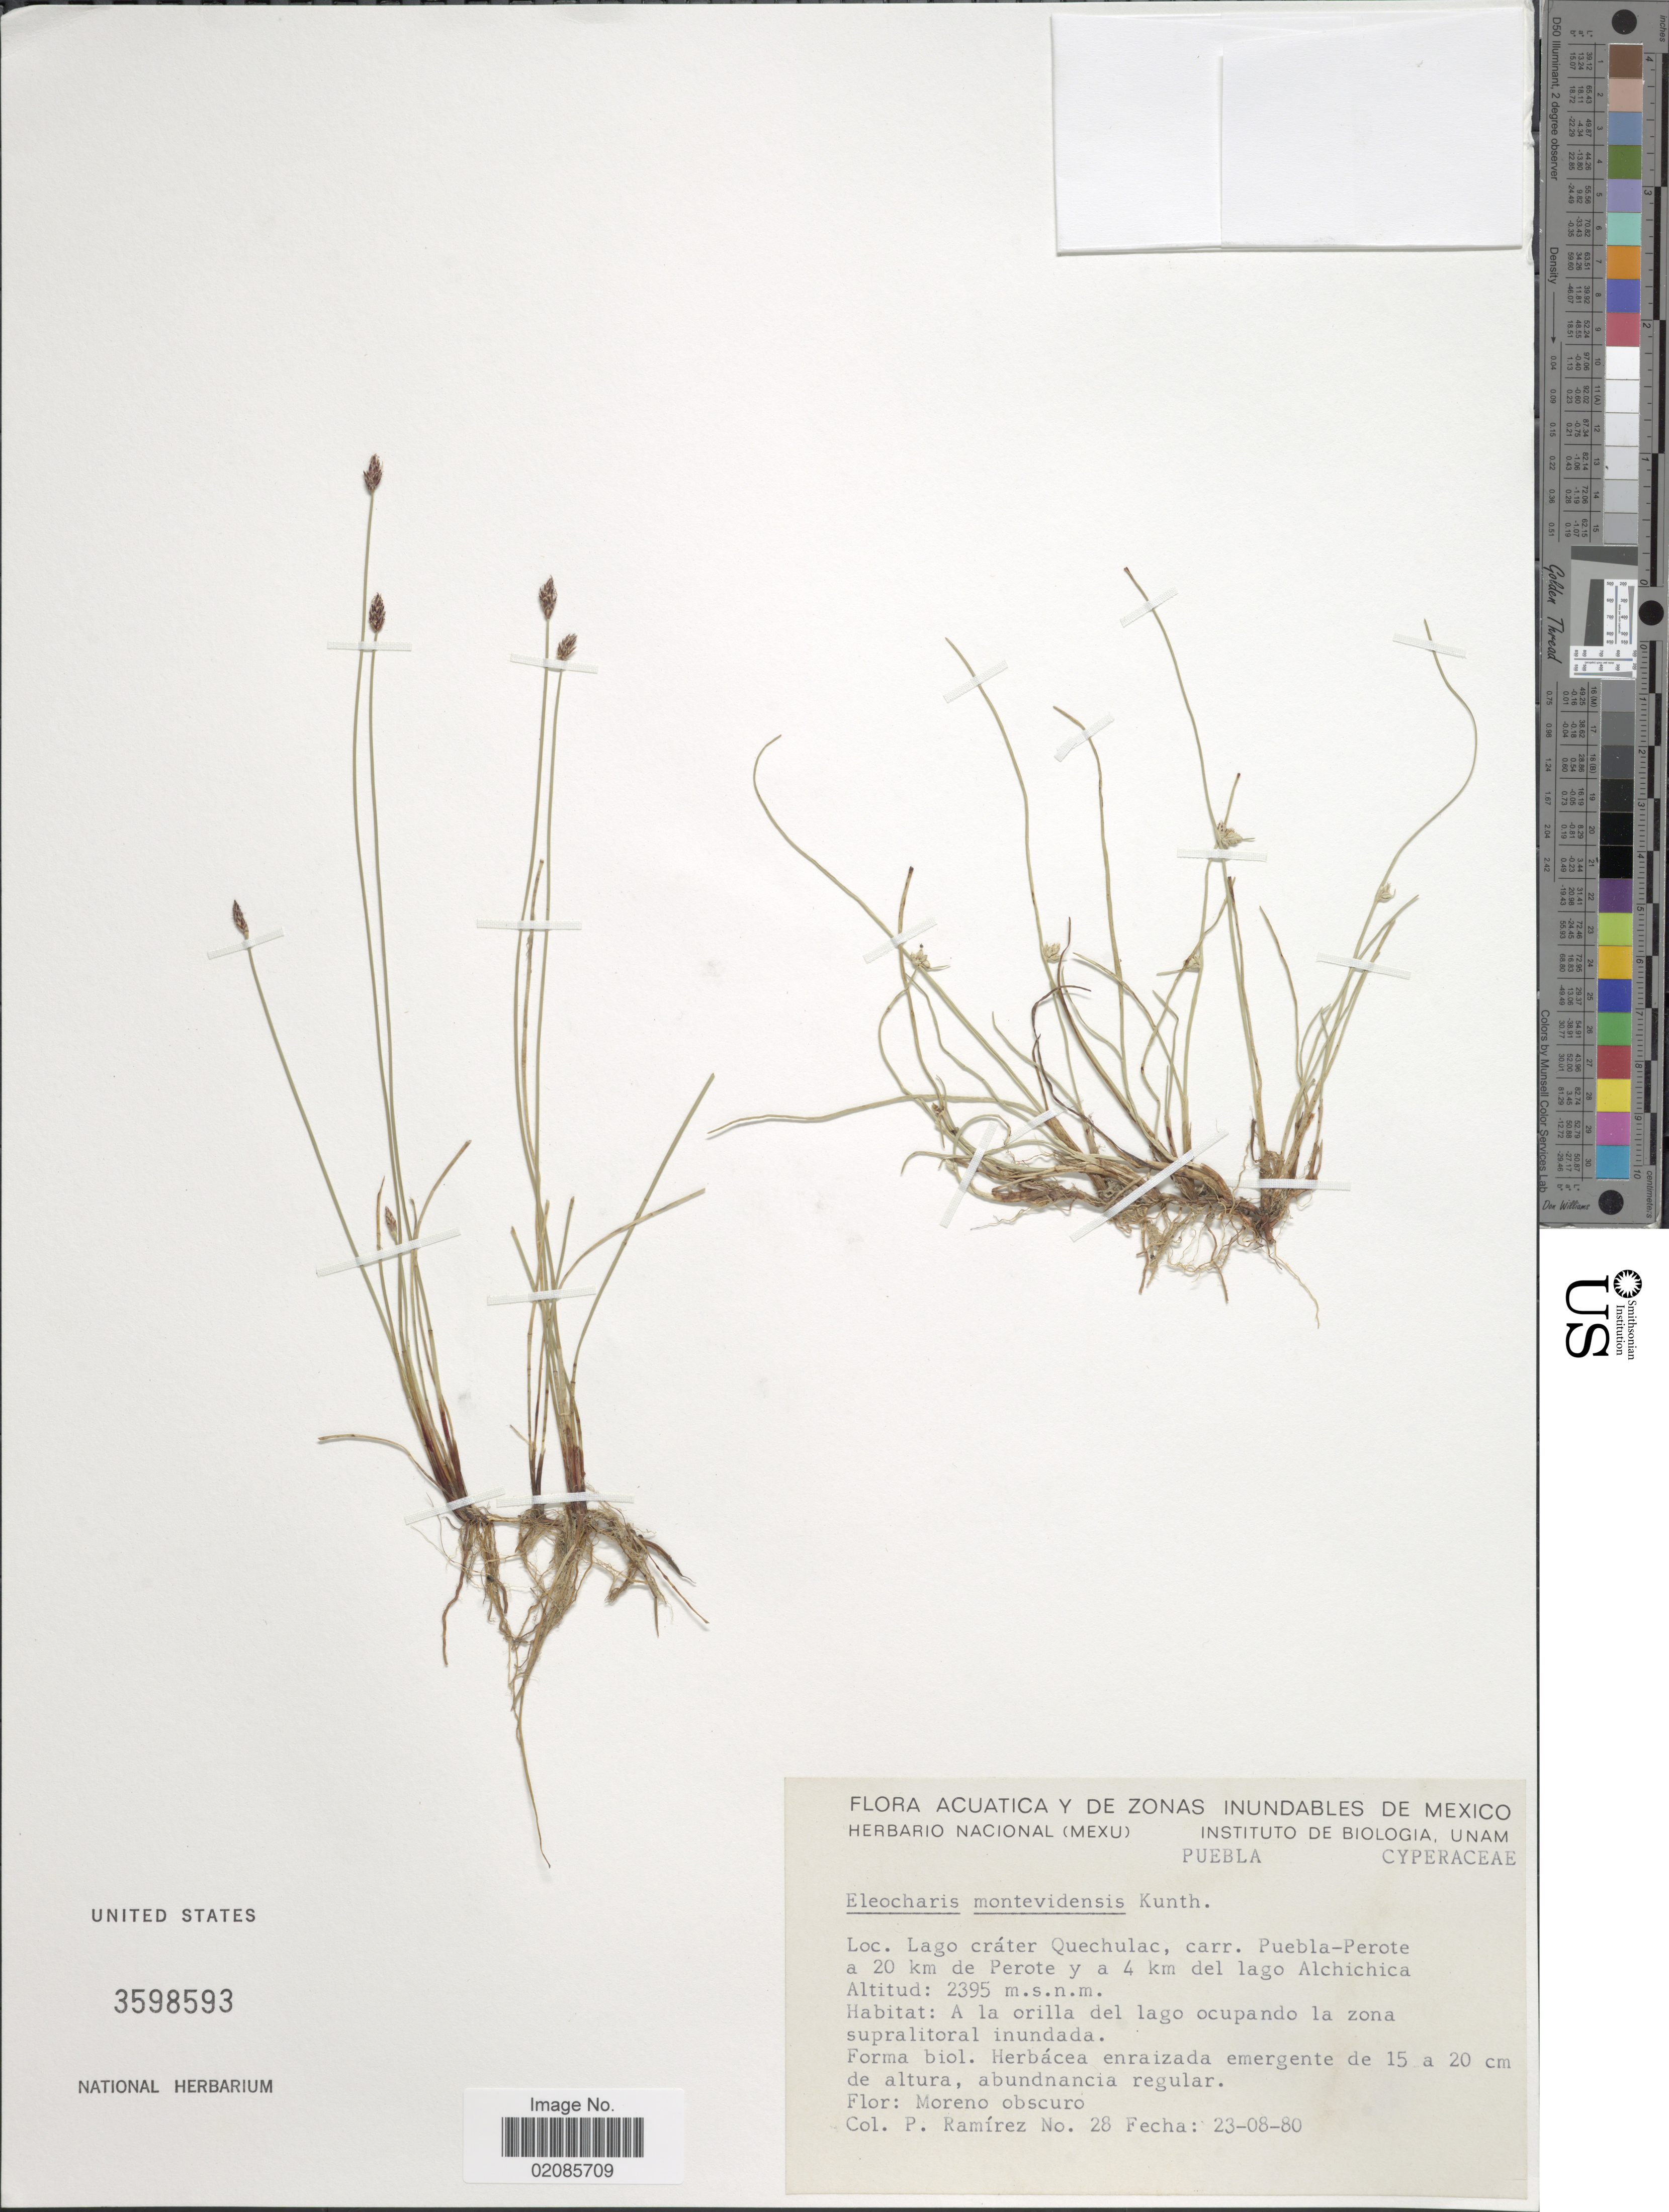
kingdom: Plantae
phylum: Tracheophyta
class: Liliopsida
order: Poales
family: Cyperaceae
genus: Eleocharis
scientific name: Eleocharis montevidensis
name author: Kunth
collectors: P. Ramírez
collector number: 28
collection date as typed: Transcribed d/m/y: 23/8/80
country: Mexico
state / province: Puebla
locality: Lago crater Quechulac, carr. Puebla-Perote a 20 km de Perote y a 4 km del lago Alchichica.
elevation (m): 2395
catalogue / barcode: US 3598593